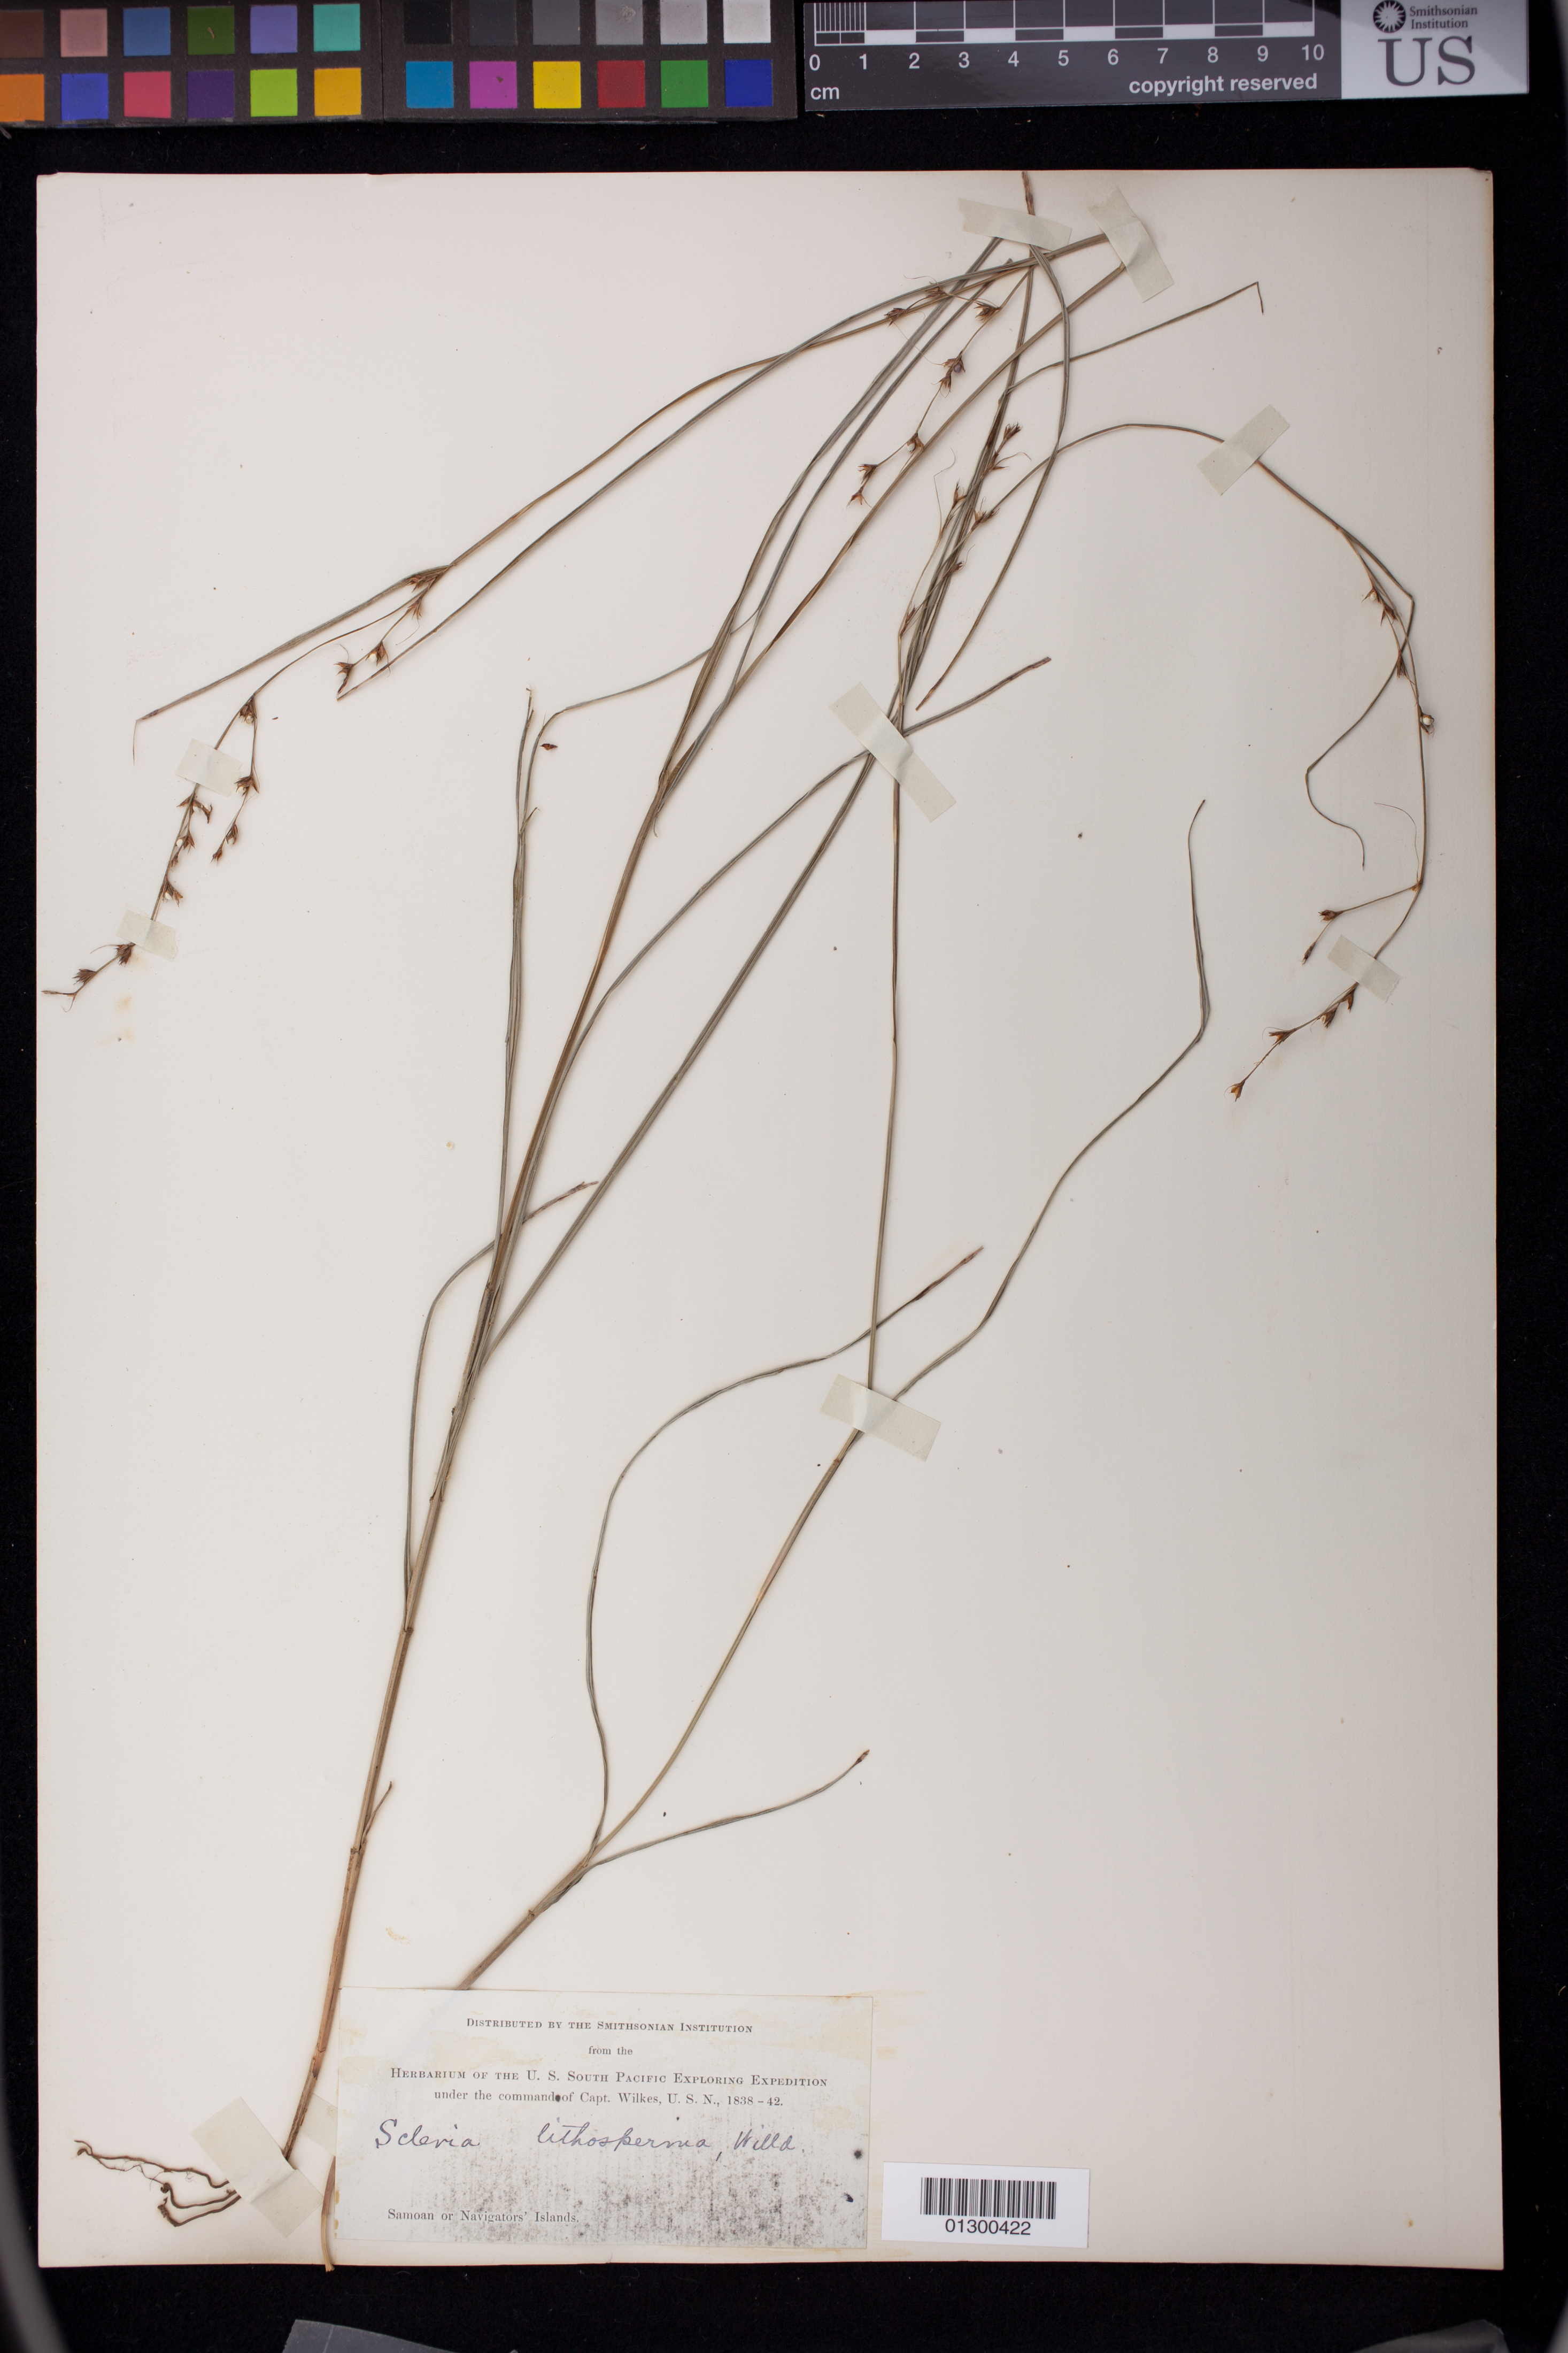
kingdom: Plantae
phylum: Tracheophyta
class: Liliopsida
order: Poales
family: Cyperaceae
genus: Scleria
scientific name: Scleria lithosperma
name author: (L.) Sw.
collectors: Wilkes Explor. Exped.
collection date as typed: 1838 to -- --- 1842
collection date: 1838/1842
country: Samoa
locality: Samoa or Navigator's islands.